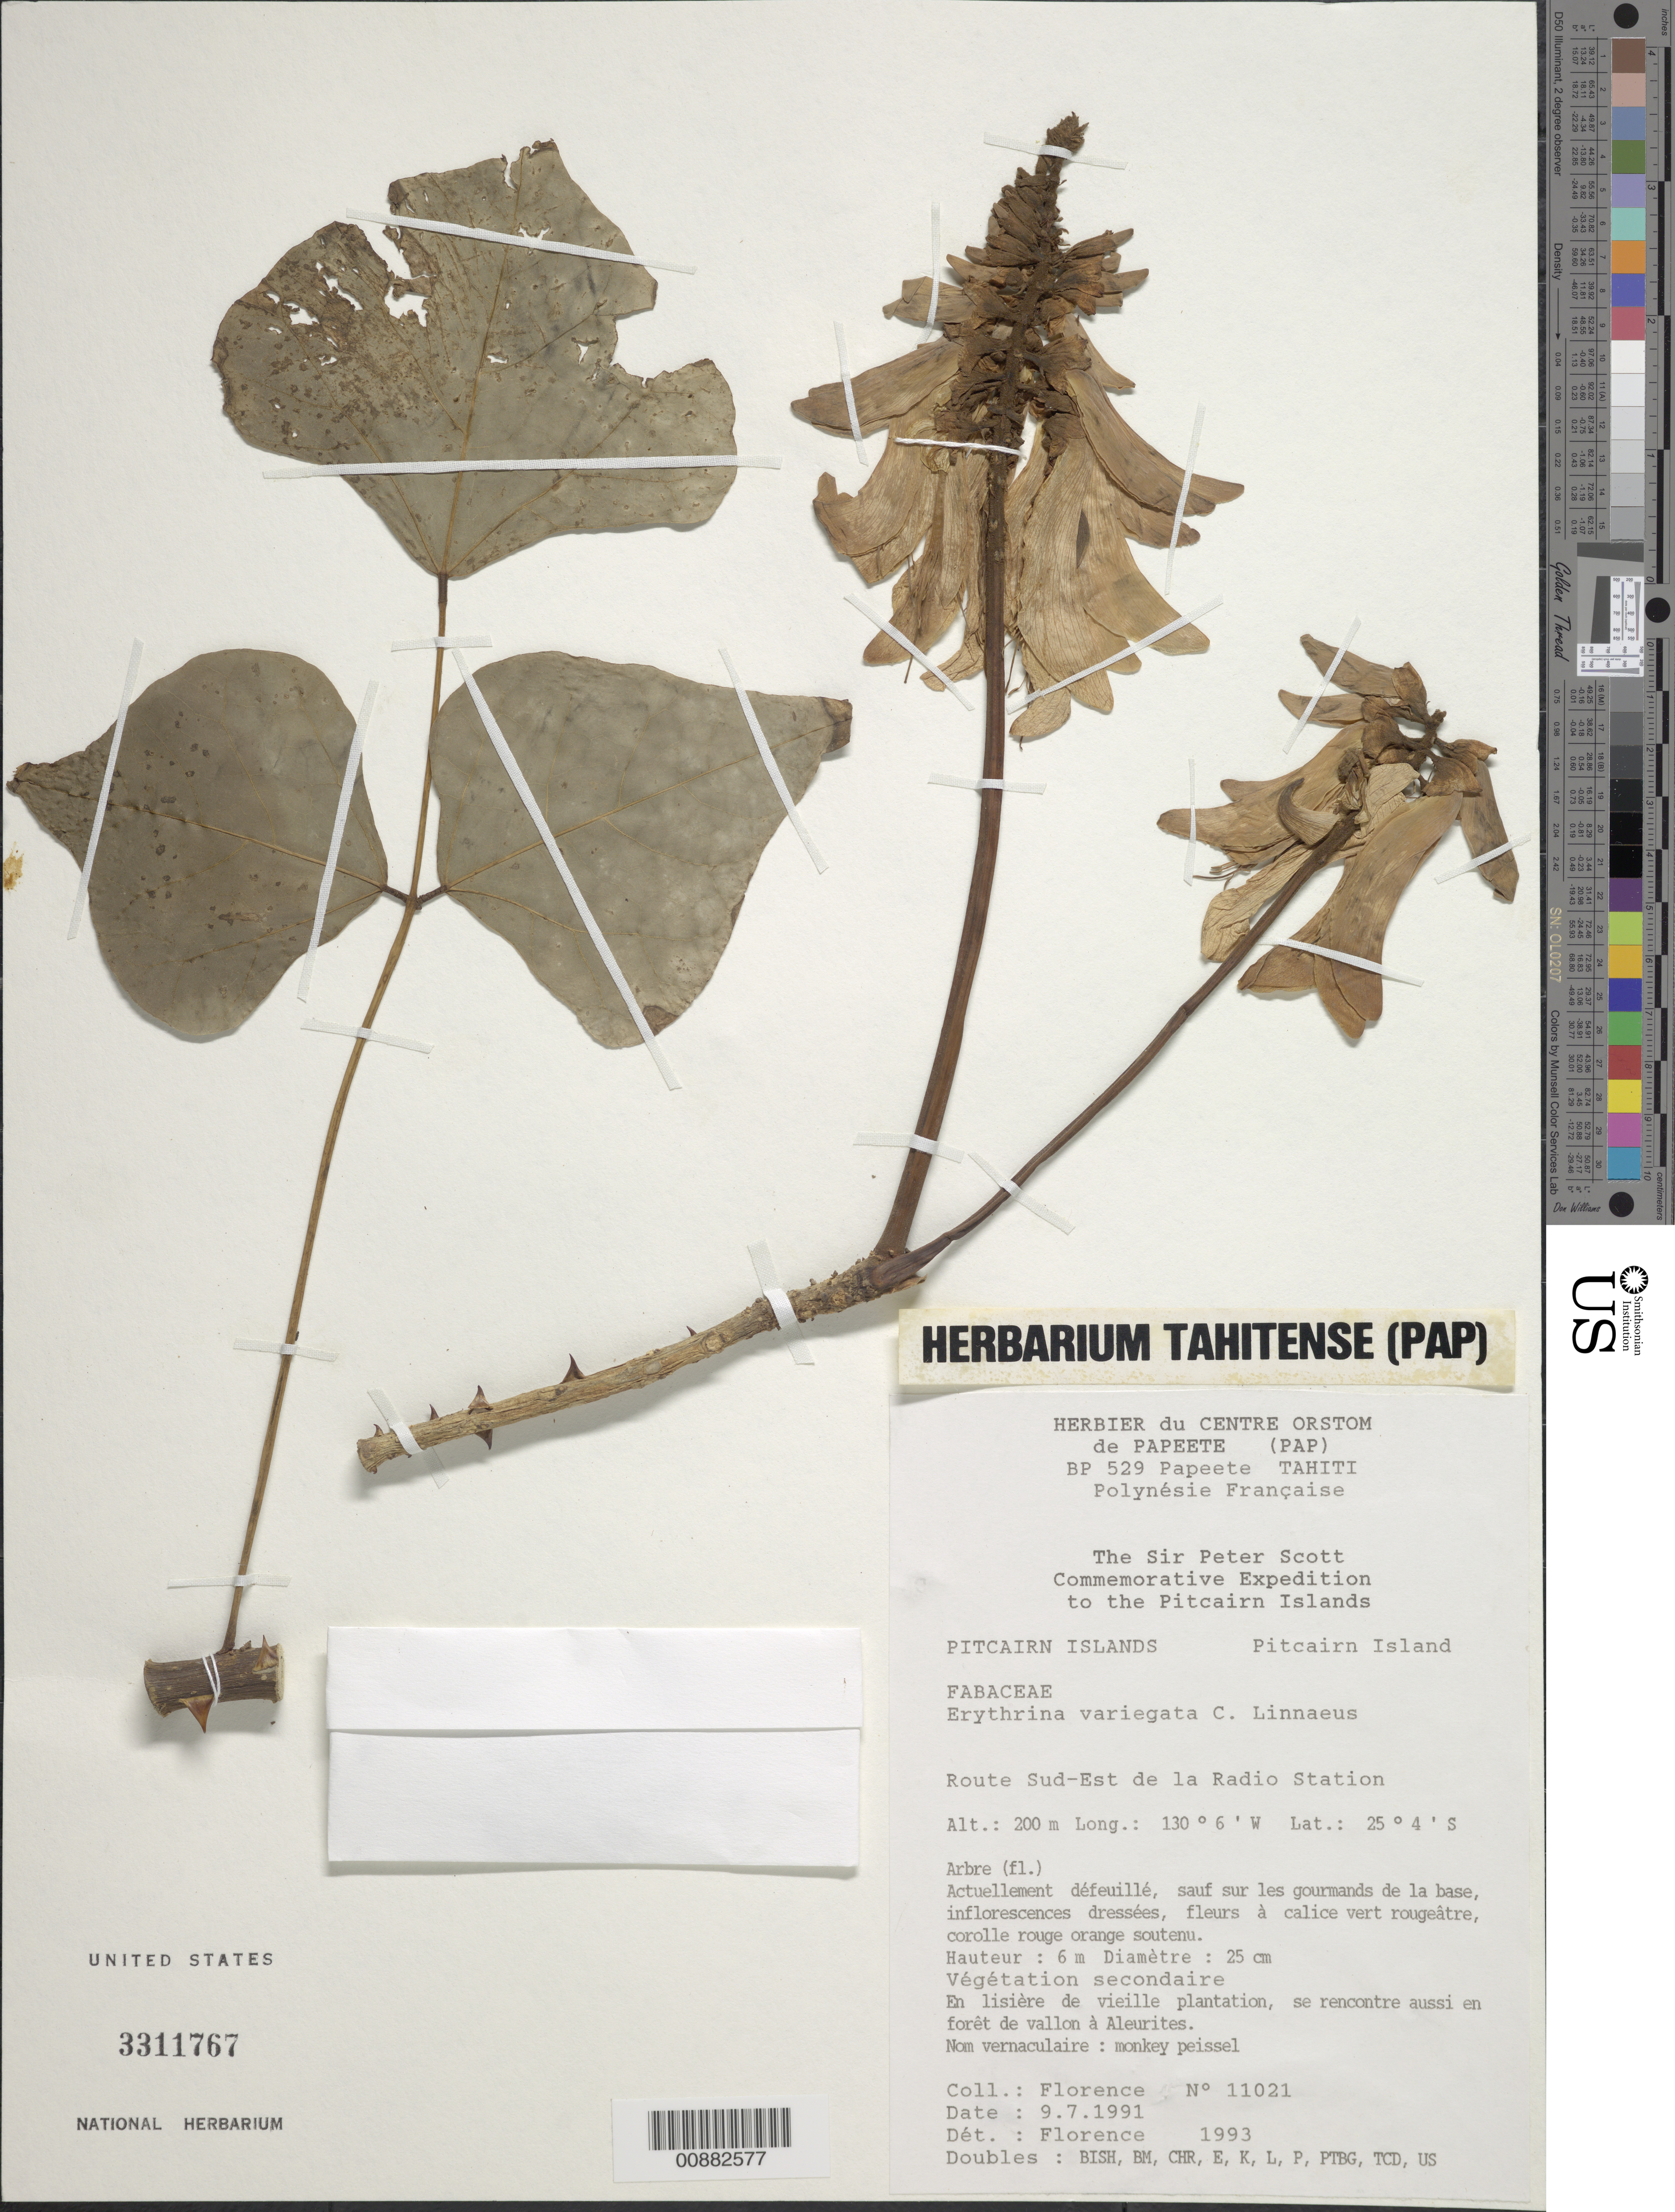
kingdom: Plantae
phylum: Tracheophyta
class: Magnoliopsida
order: Fabales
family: Fabaceae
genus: Erythrina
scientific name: Erythrina variegata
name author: L.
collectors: J. Florence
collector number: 11021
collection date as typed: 09 Jul 1991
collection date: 1991-07-09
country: French Polynesia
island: Tahiti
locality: SE of radio station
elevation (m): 200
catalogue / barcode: US 3311767